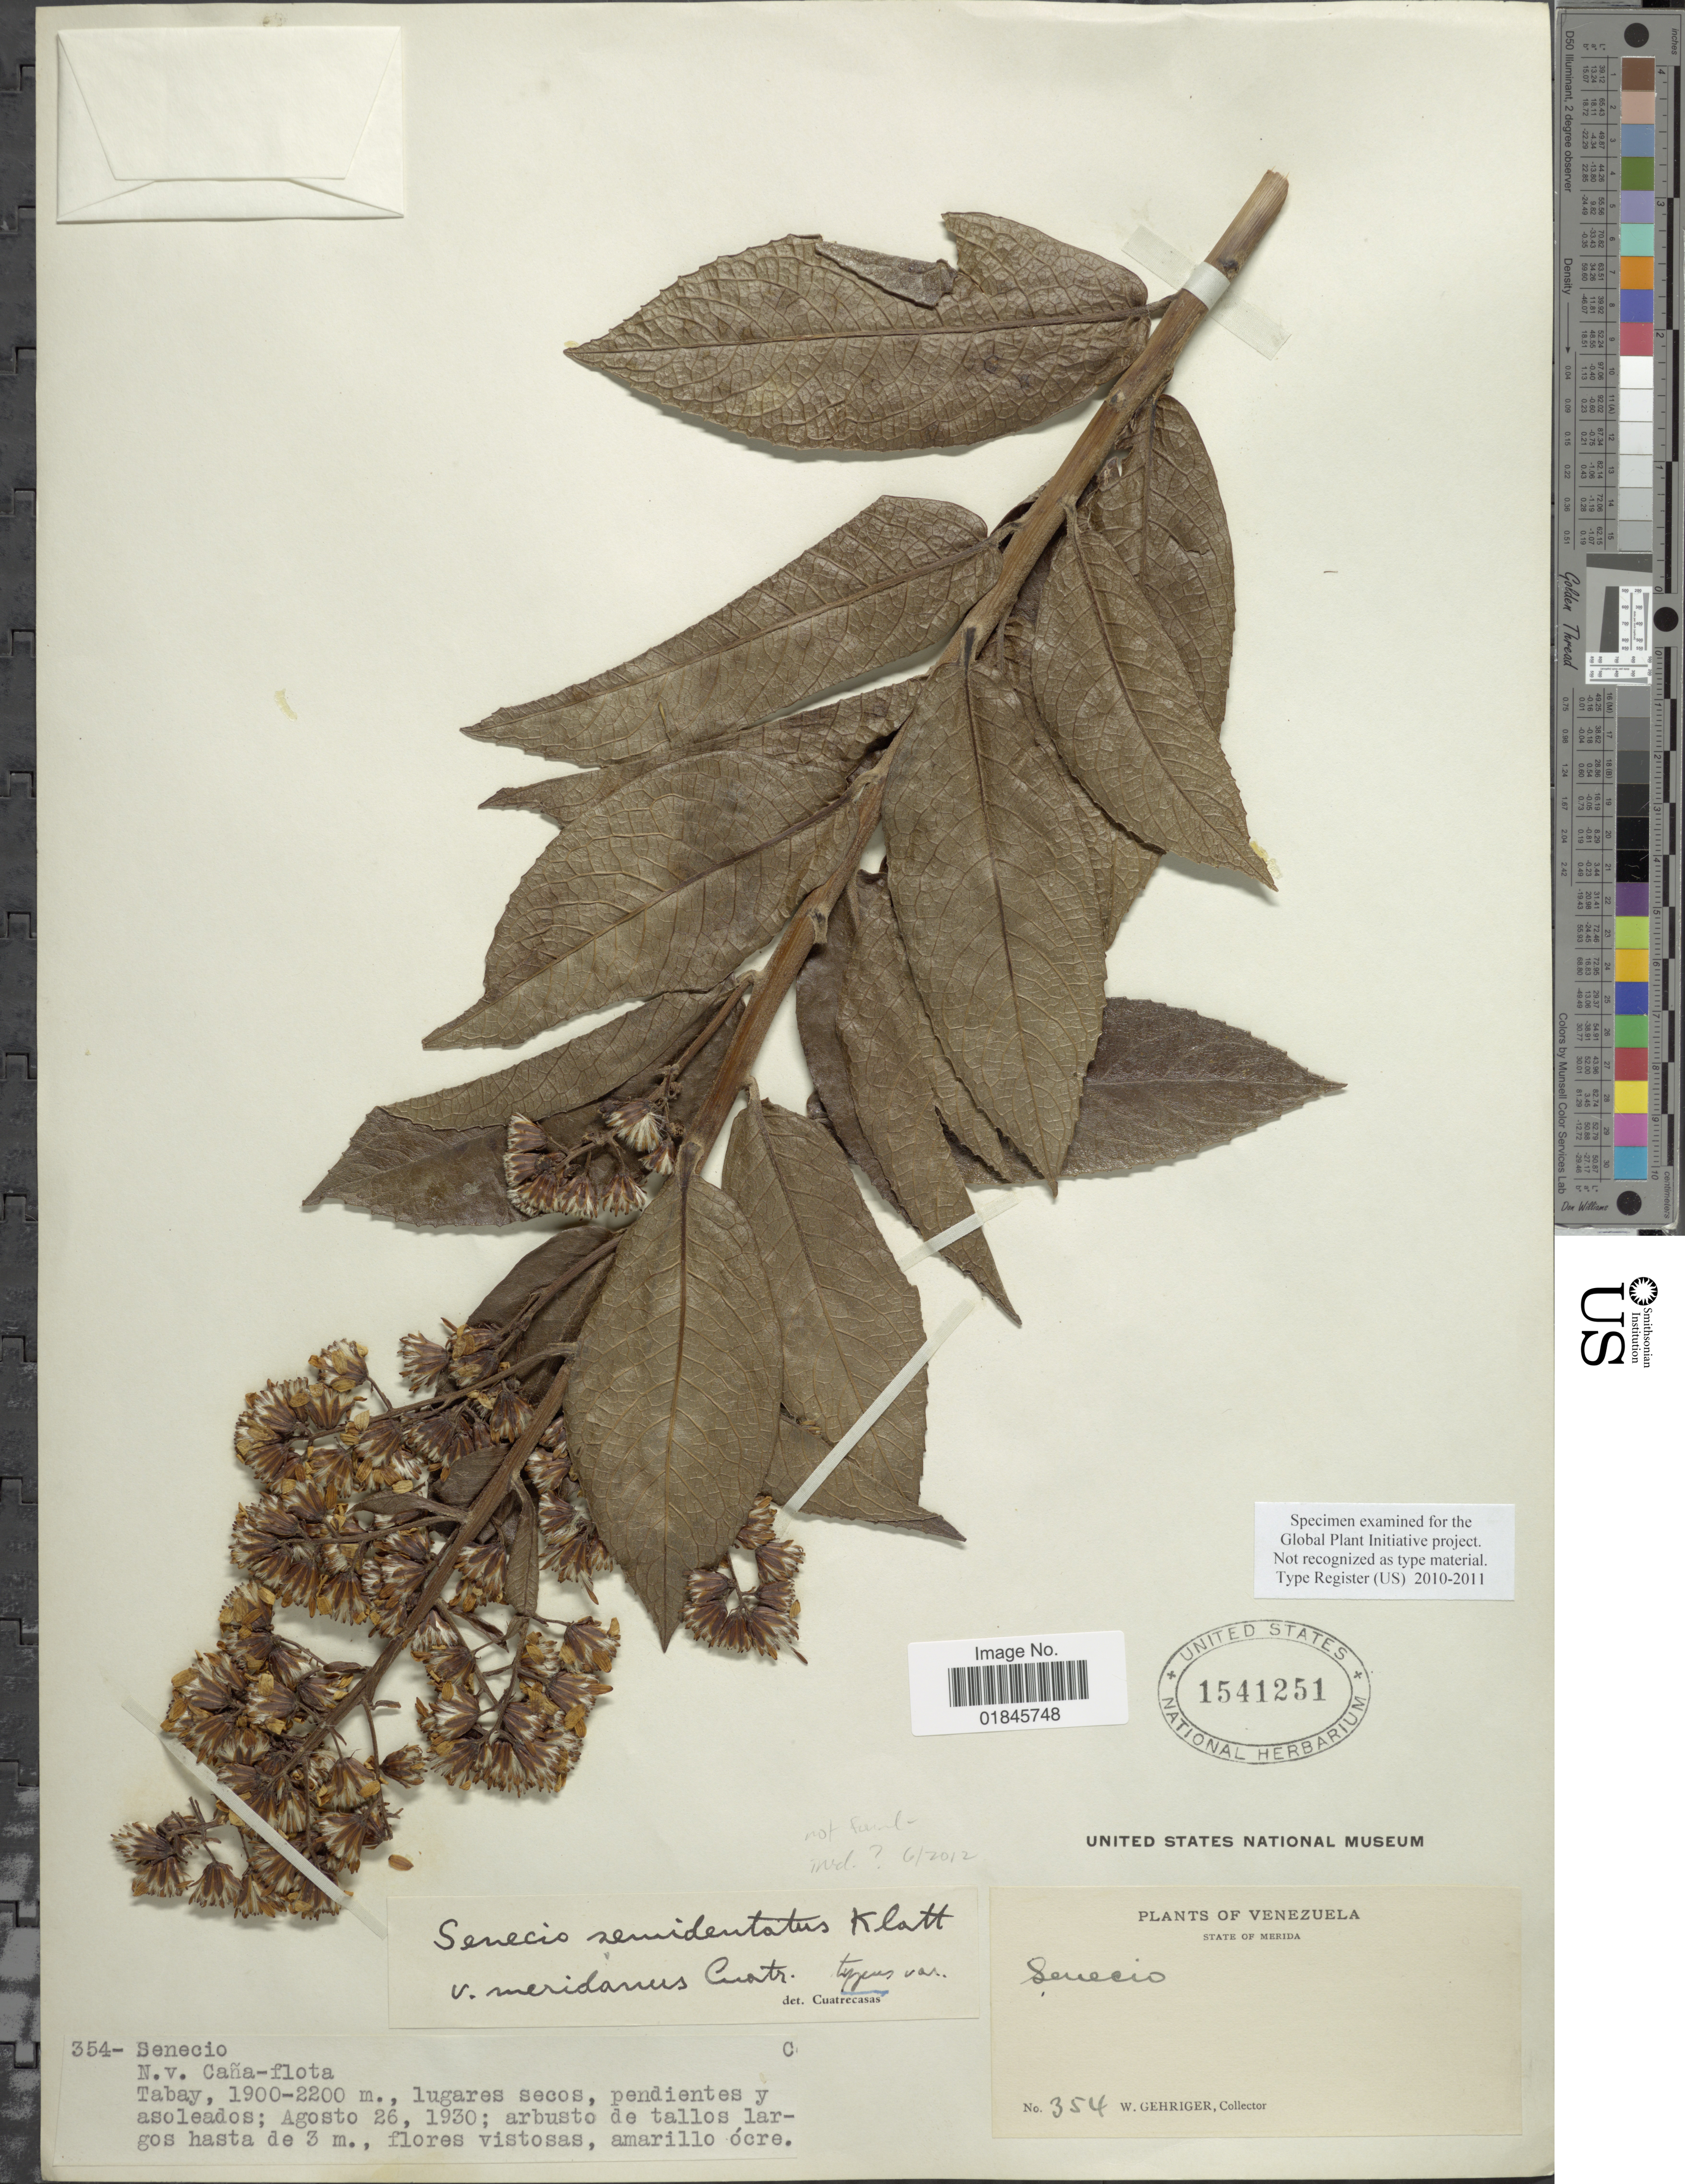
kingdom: Plantae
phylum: Tracheophyta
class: Magnoliopsida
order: Asterales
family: Asteraceae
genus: Pentacalia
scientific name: Pentacalia reflexa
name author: (Kunth) Cuatrec.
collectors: W. Gehriger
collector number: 354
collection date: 1930-08-26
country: Venezuela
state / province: Mérida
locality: State of Merida. Tabay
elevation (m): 1900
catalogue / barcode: US 1541251